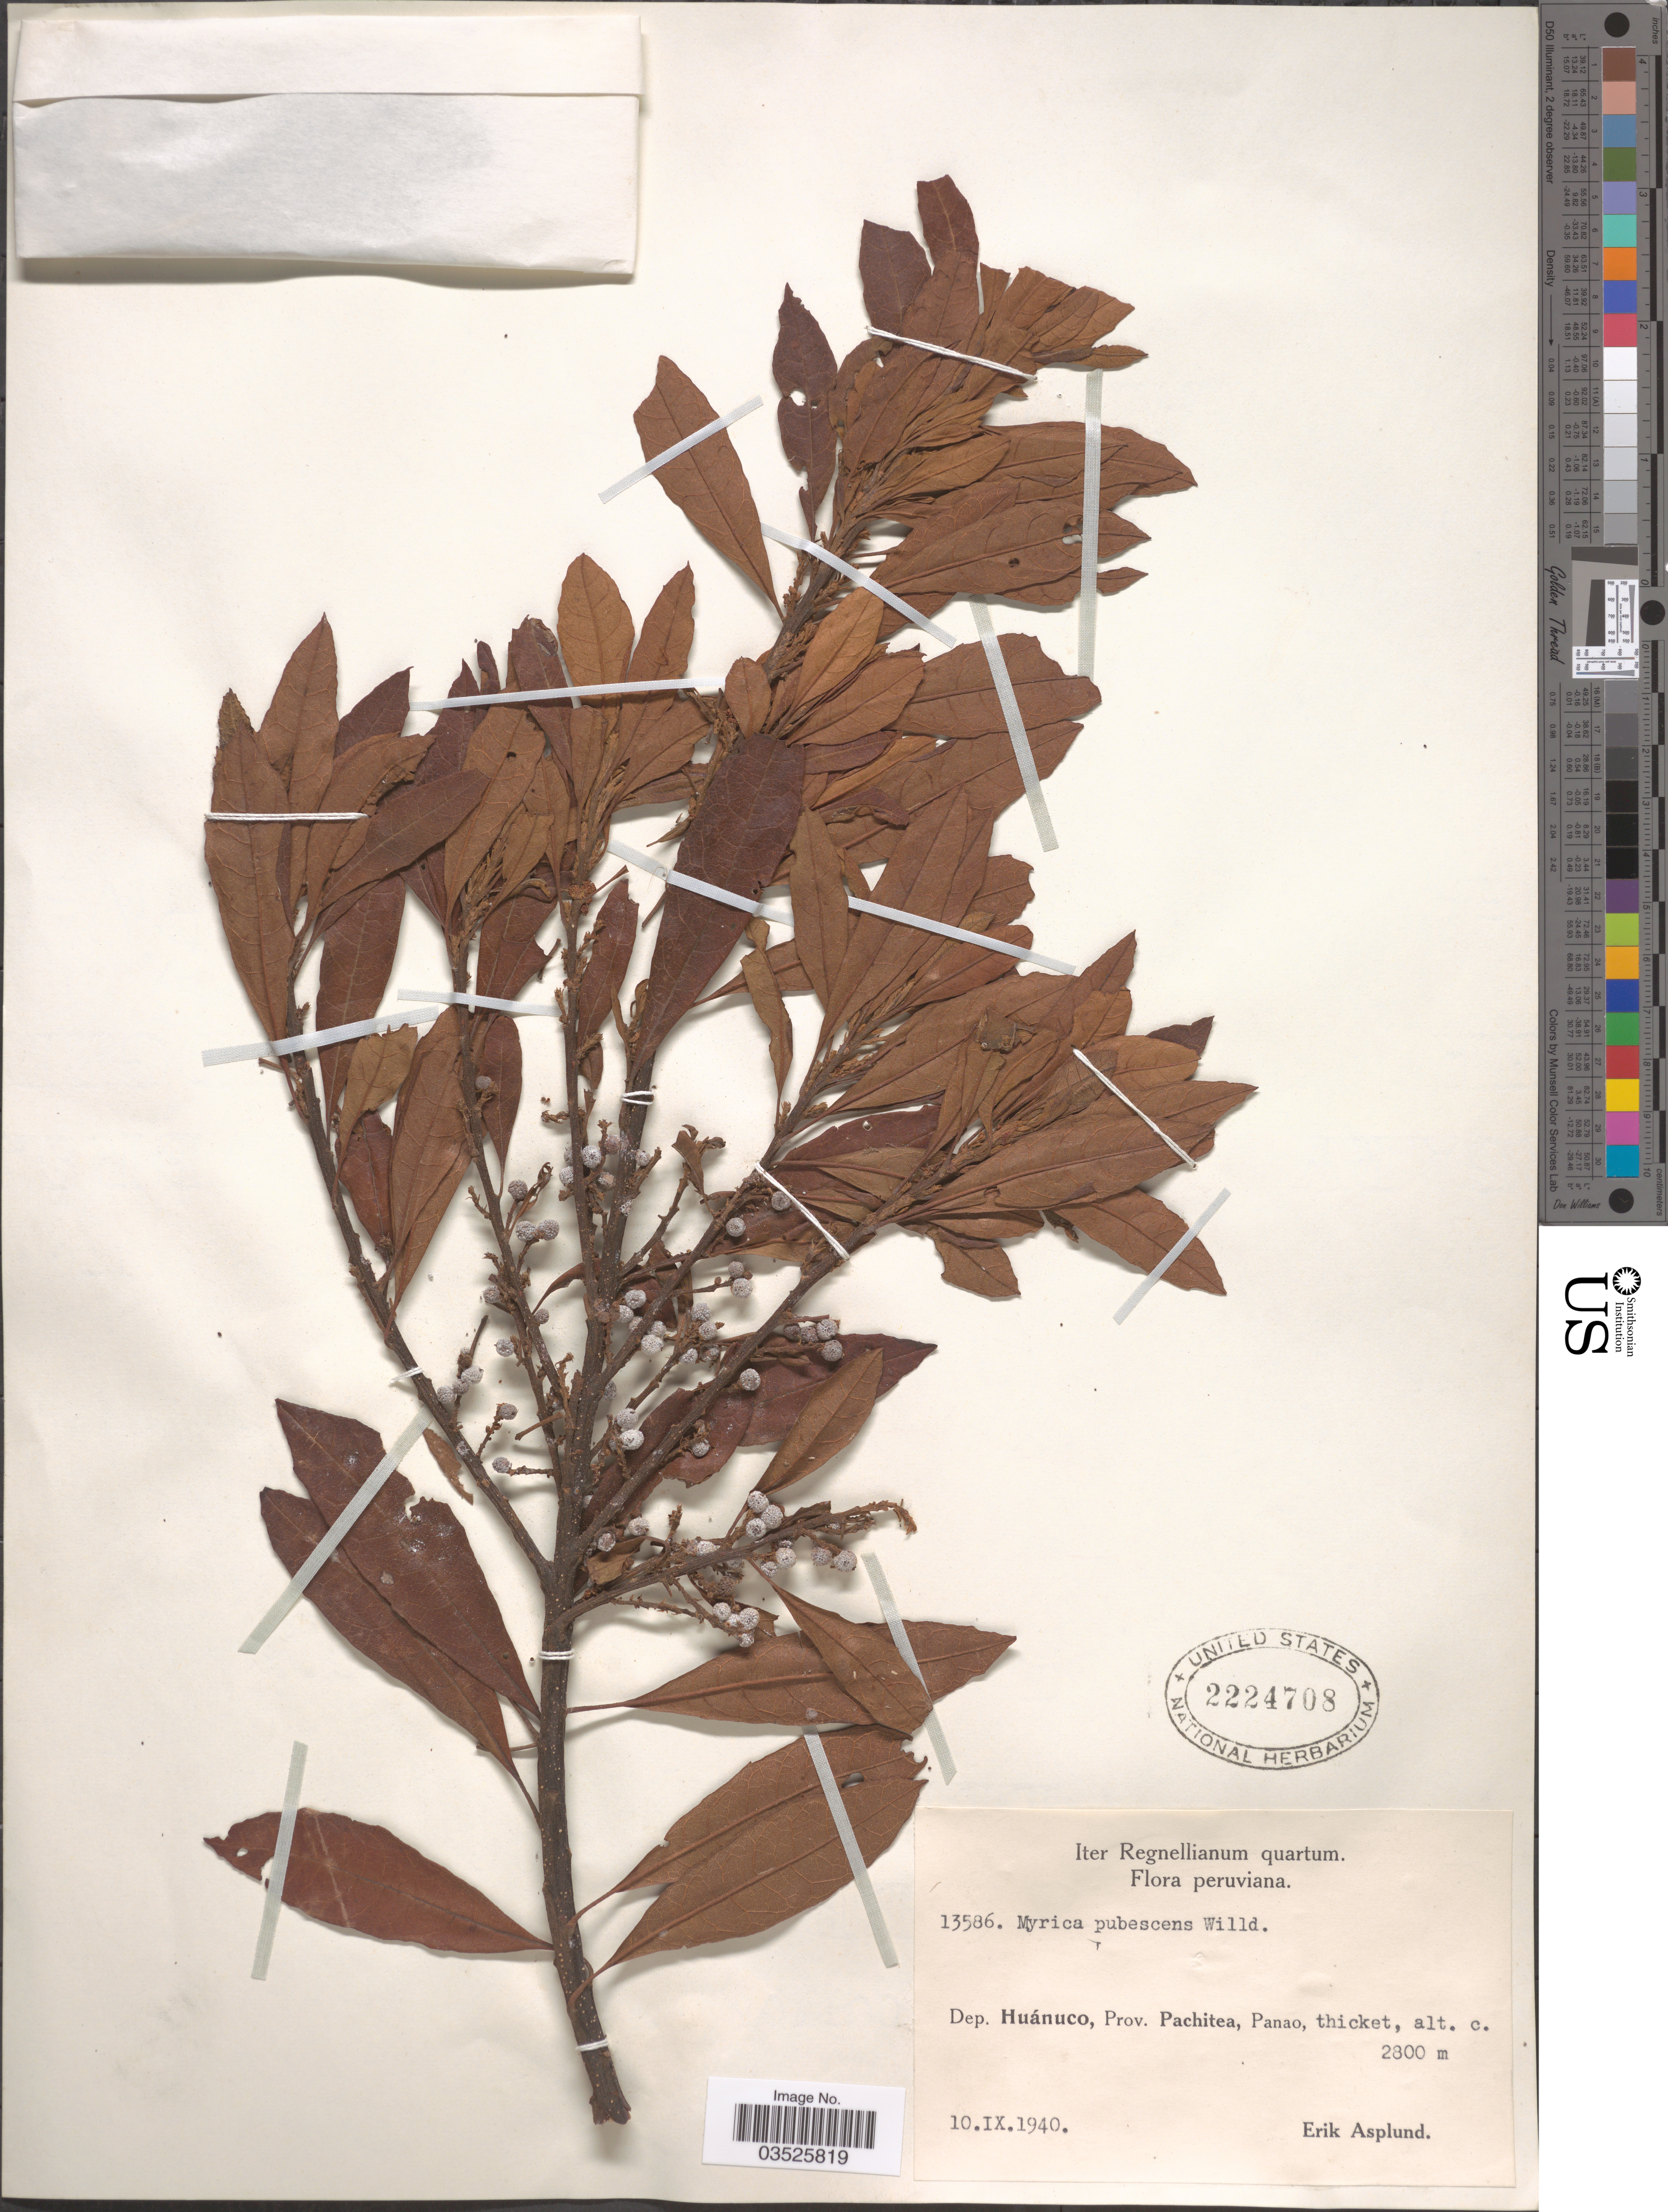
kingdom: Plantae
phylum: Tracheophyta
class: Magnoliopsida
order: Fagales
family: Myricaceae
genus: Myrica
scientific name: Myrica pubescens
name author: Humb. & Bonpl. ex Willd.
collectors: E. Asplund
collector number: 13586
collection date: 1940-09-10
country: Peru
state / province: Huánuco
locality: Dep. Huánuco, Prov. Pachitea, Panao, thicket.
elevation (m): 2800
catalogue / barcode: US 2224708